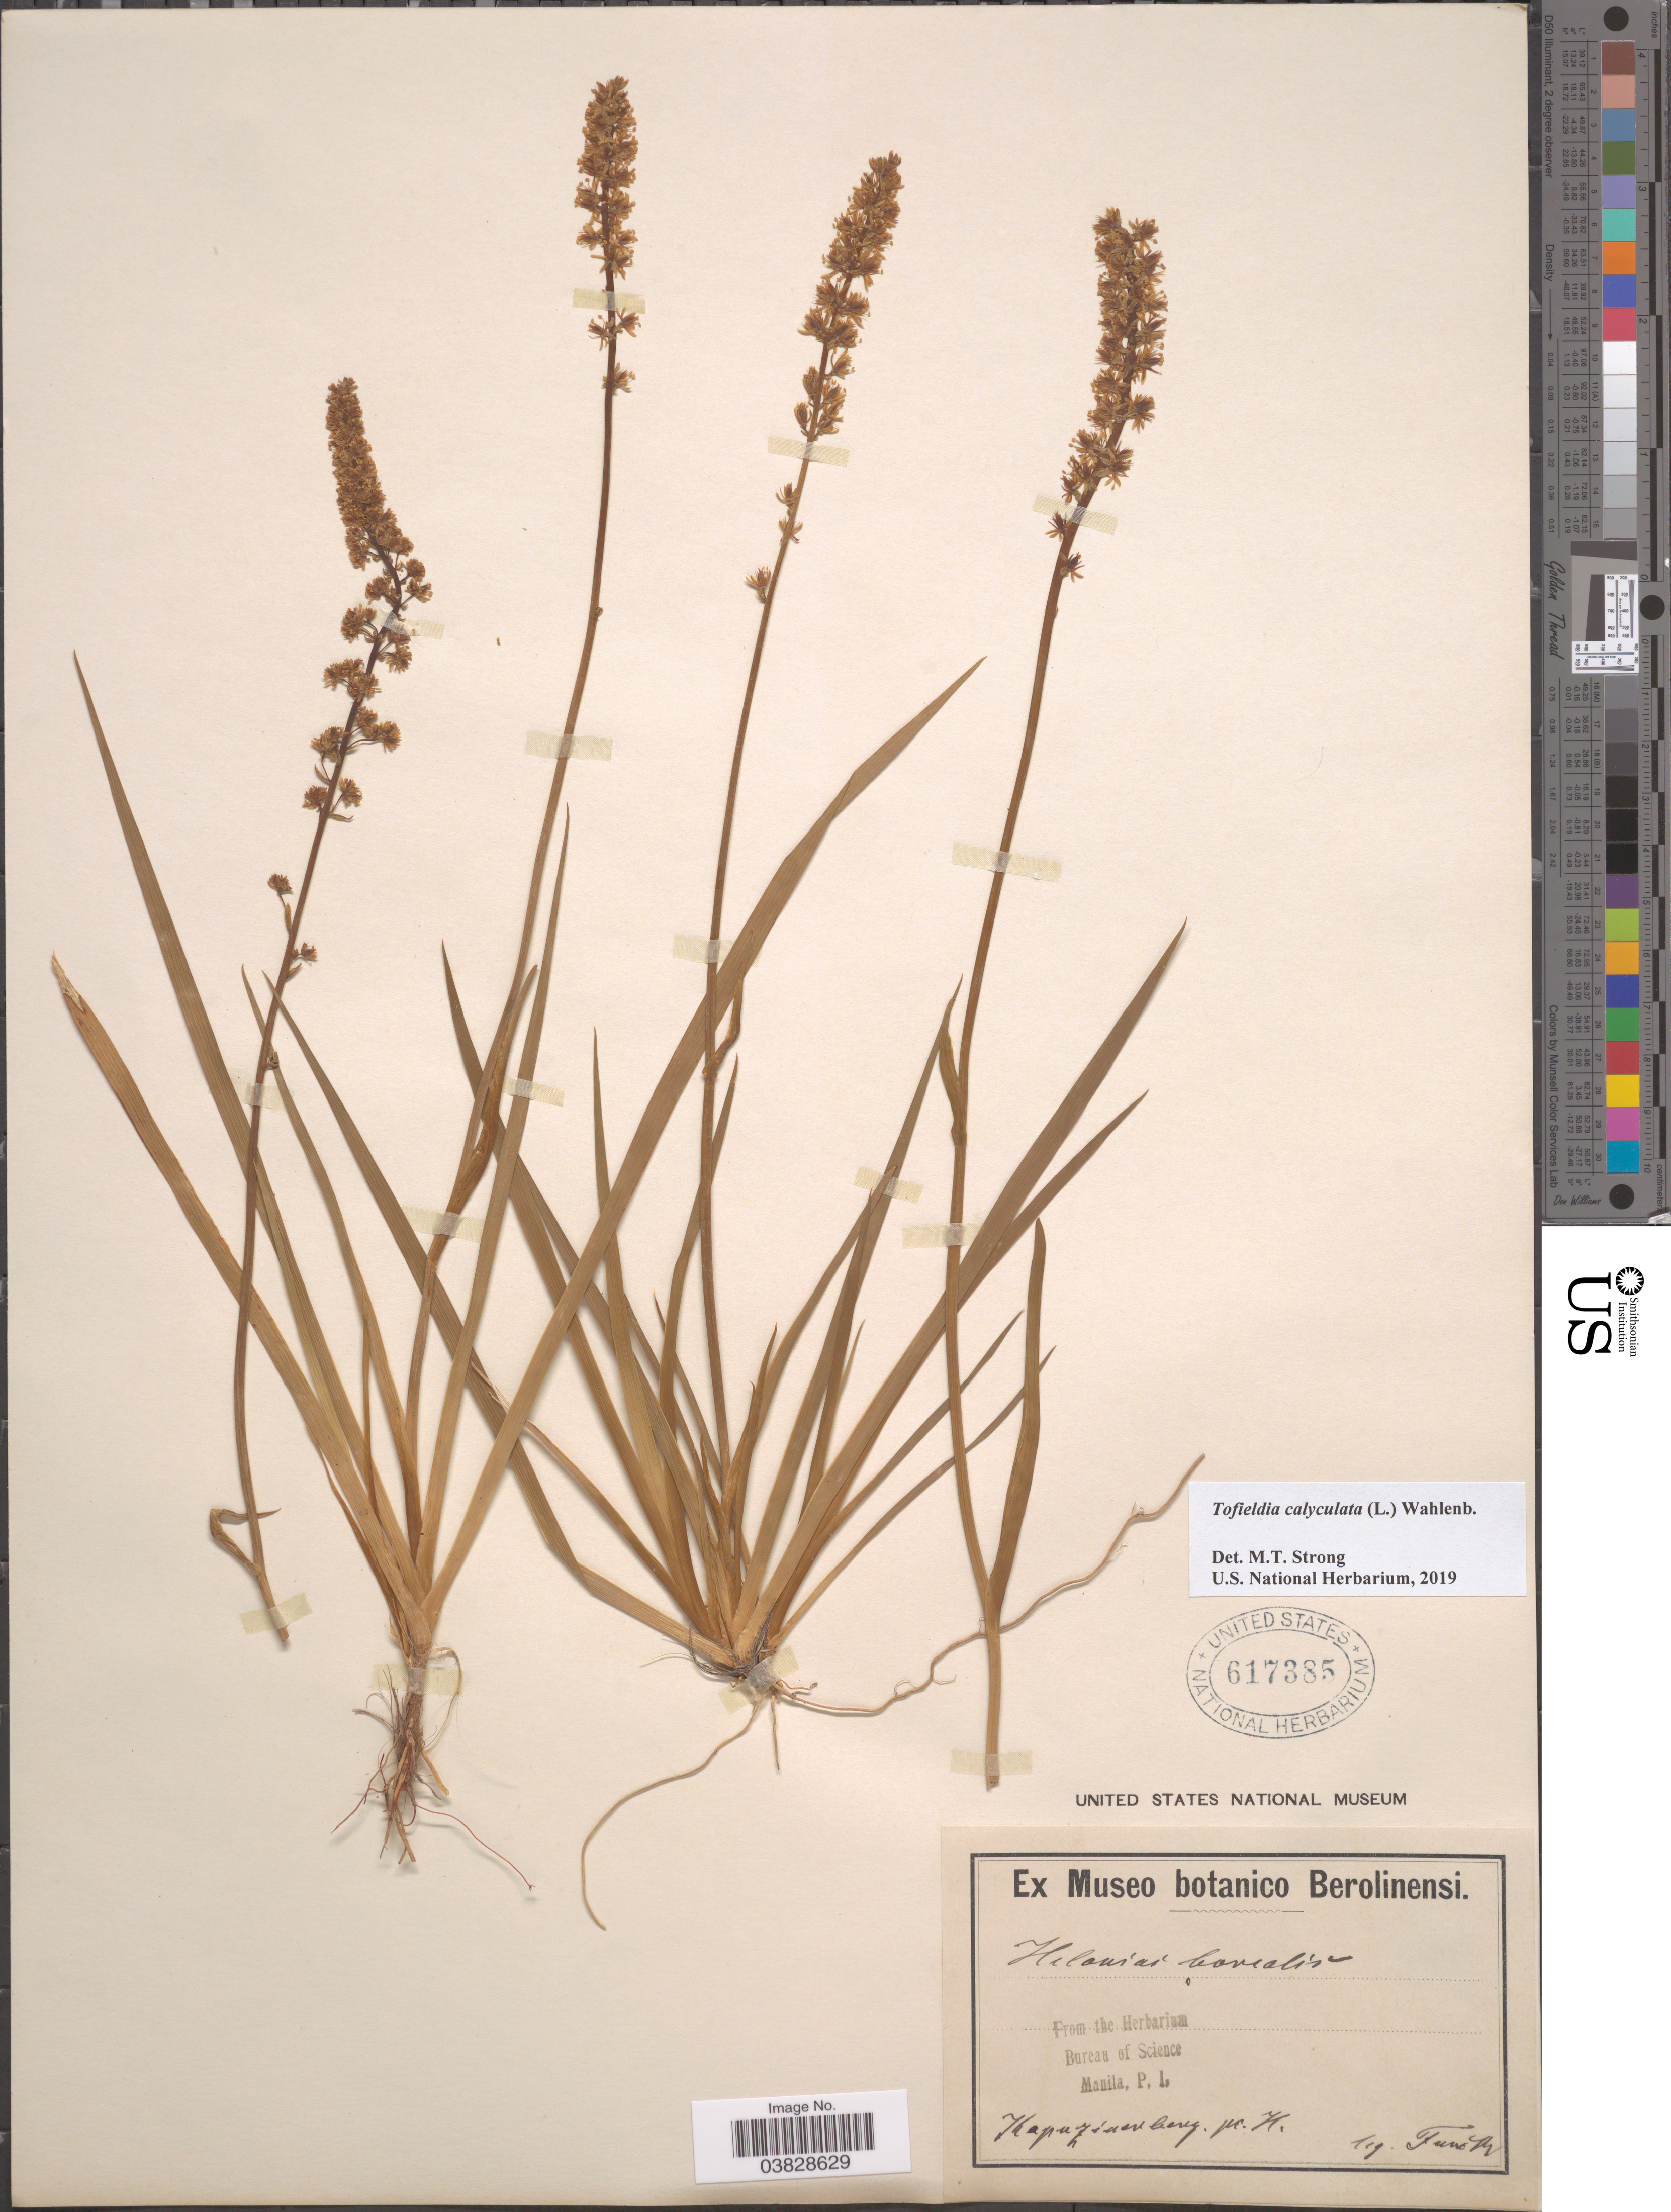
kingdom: Plantae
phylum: Tracheophyta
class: Liliopsida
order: Alismatales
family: Tofieldiaceae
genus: Tofieldia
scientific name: Tofieldia calyculata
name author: (L.) Wahlenb.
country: Austria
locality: Kapuzinerberg.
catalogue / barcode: US 617385